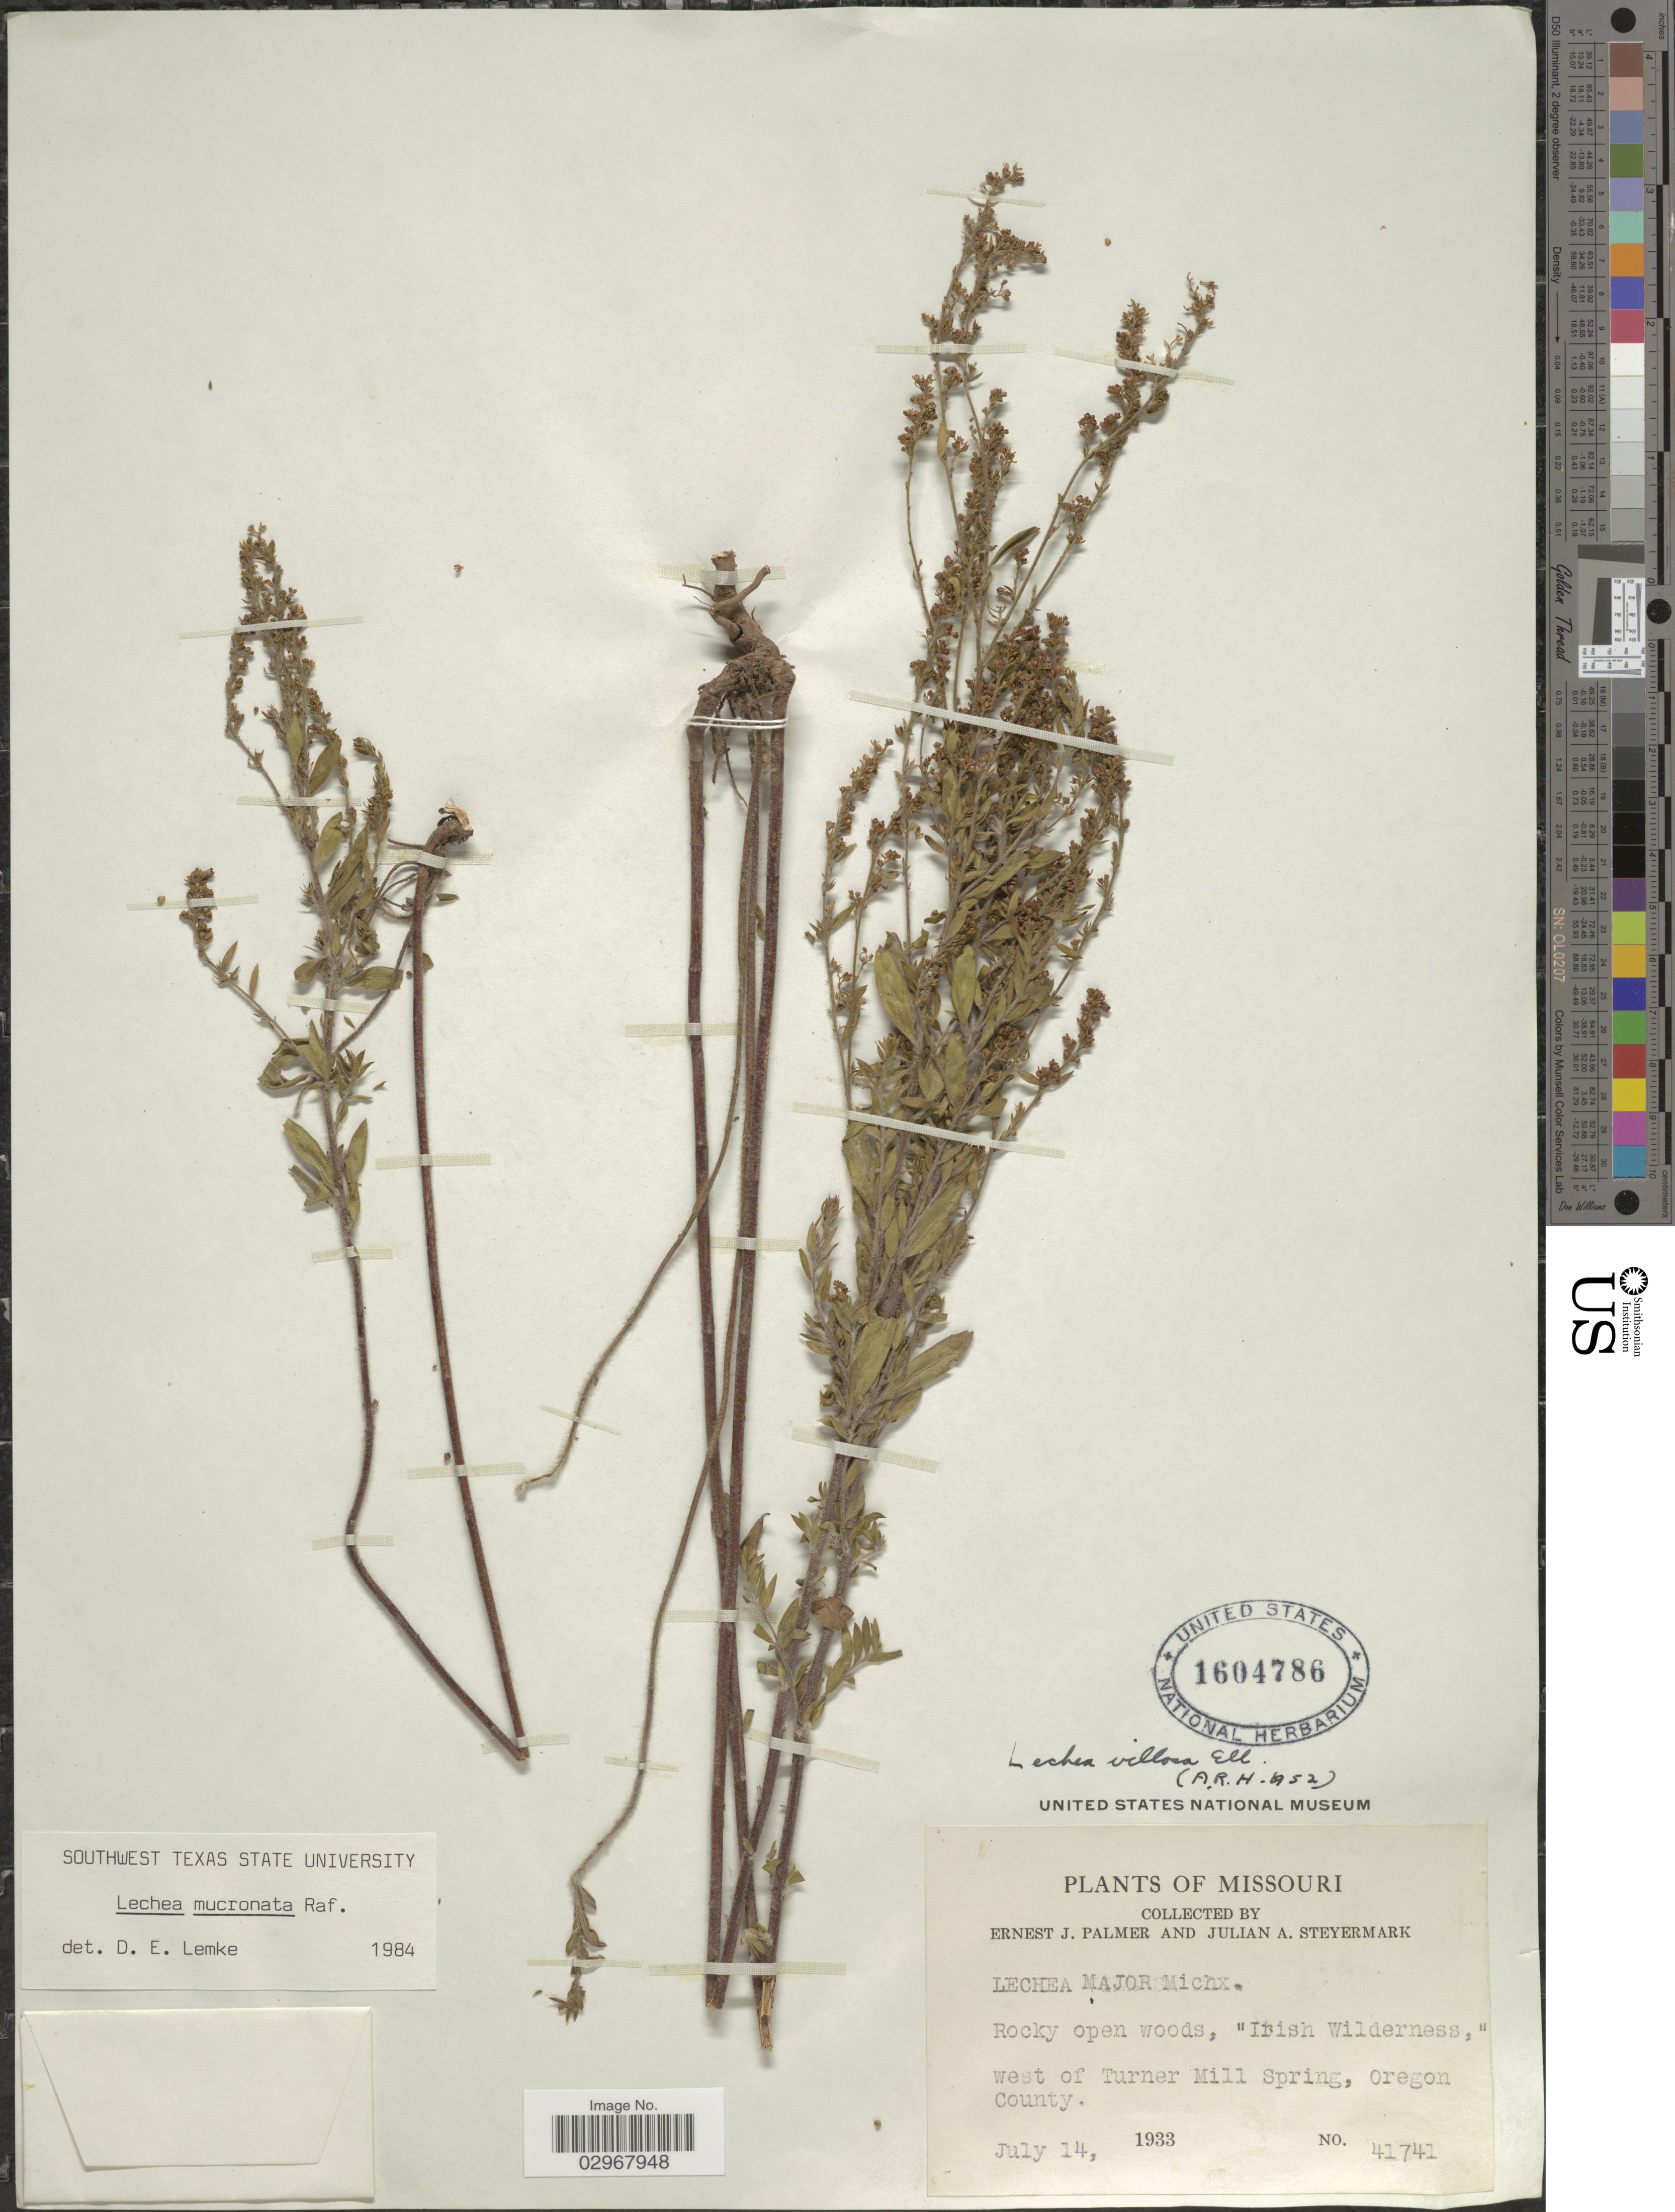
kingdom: Plantae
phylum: Tracheophyta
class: Magnoliopsida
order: Malvales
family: Cistaceae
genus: Lechea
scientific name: Lechea mucronata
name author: Raf.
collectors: E. J. Palmer & J. Steyermark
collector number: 41741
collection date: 1933-07-14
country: United States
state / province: Missouri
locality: Rocky open woods, "Irish Wilderness," west of Turner Mill Spring, Oregon County.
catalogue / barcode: US 1604786